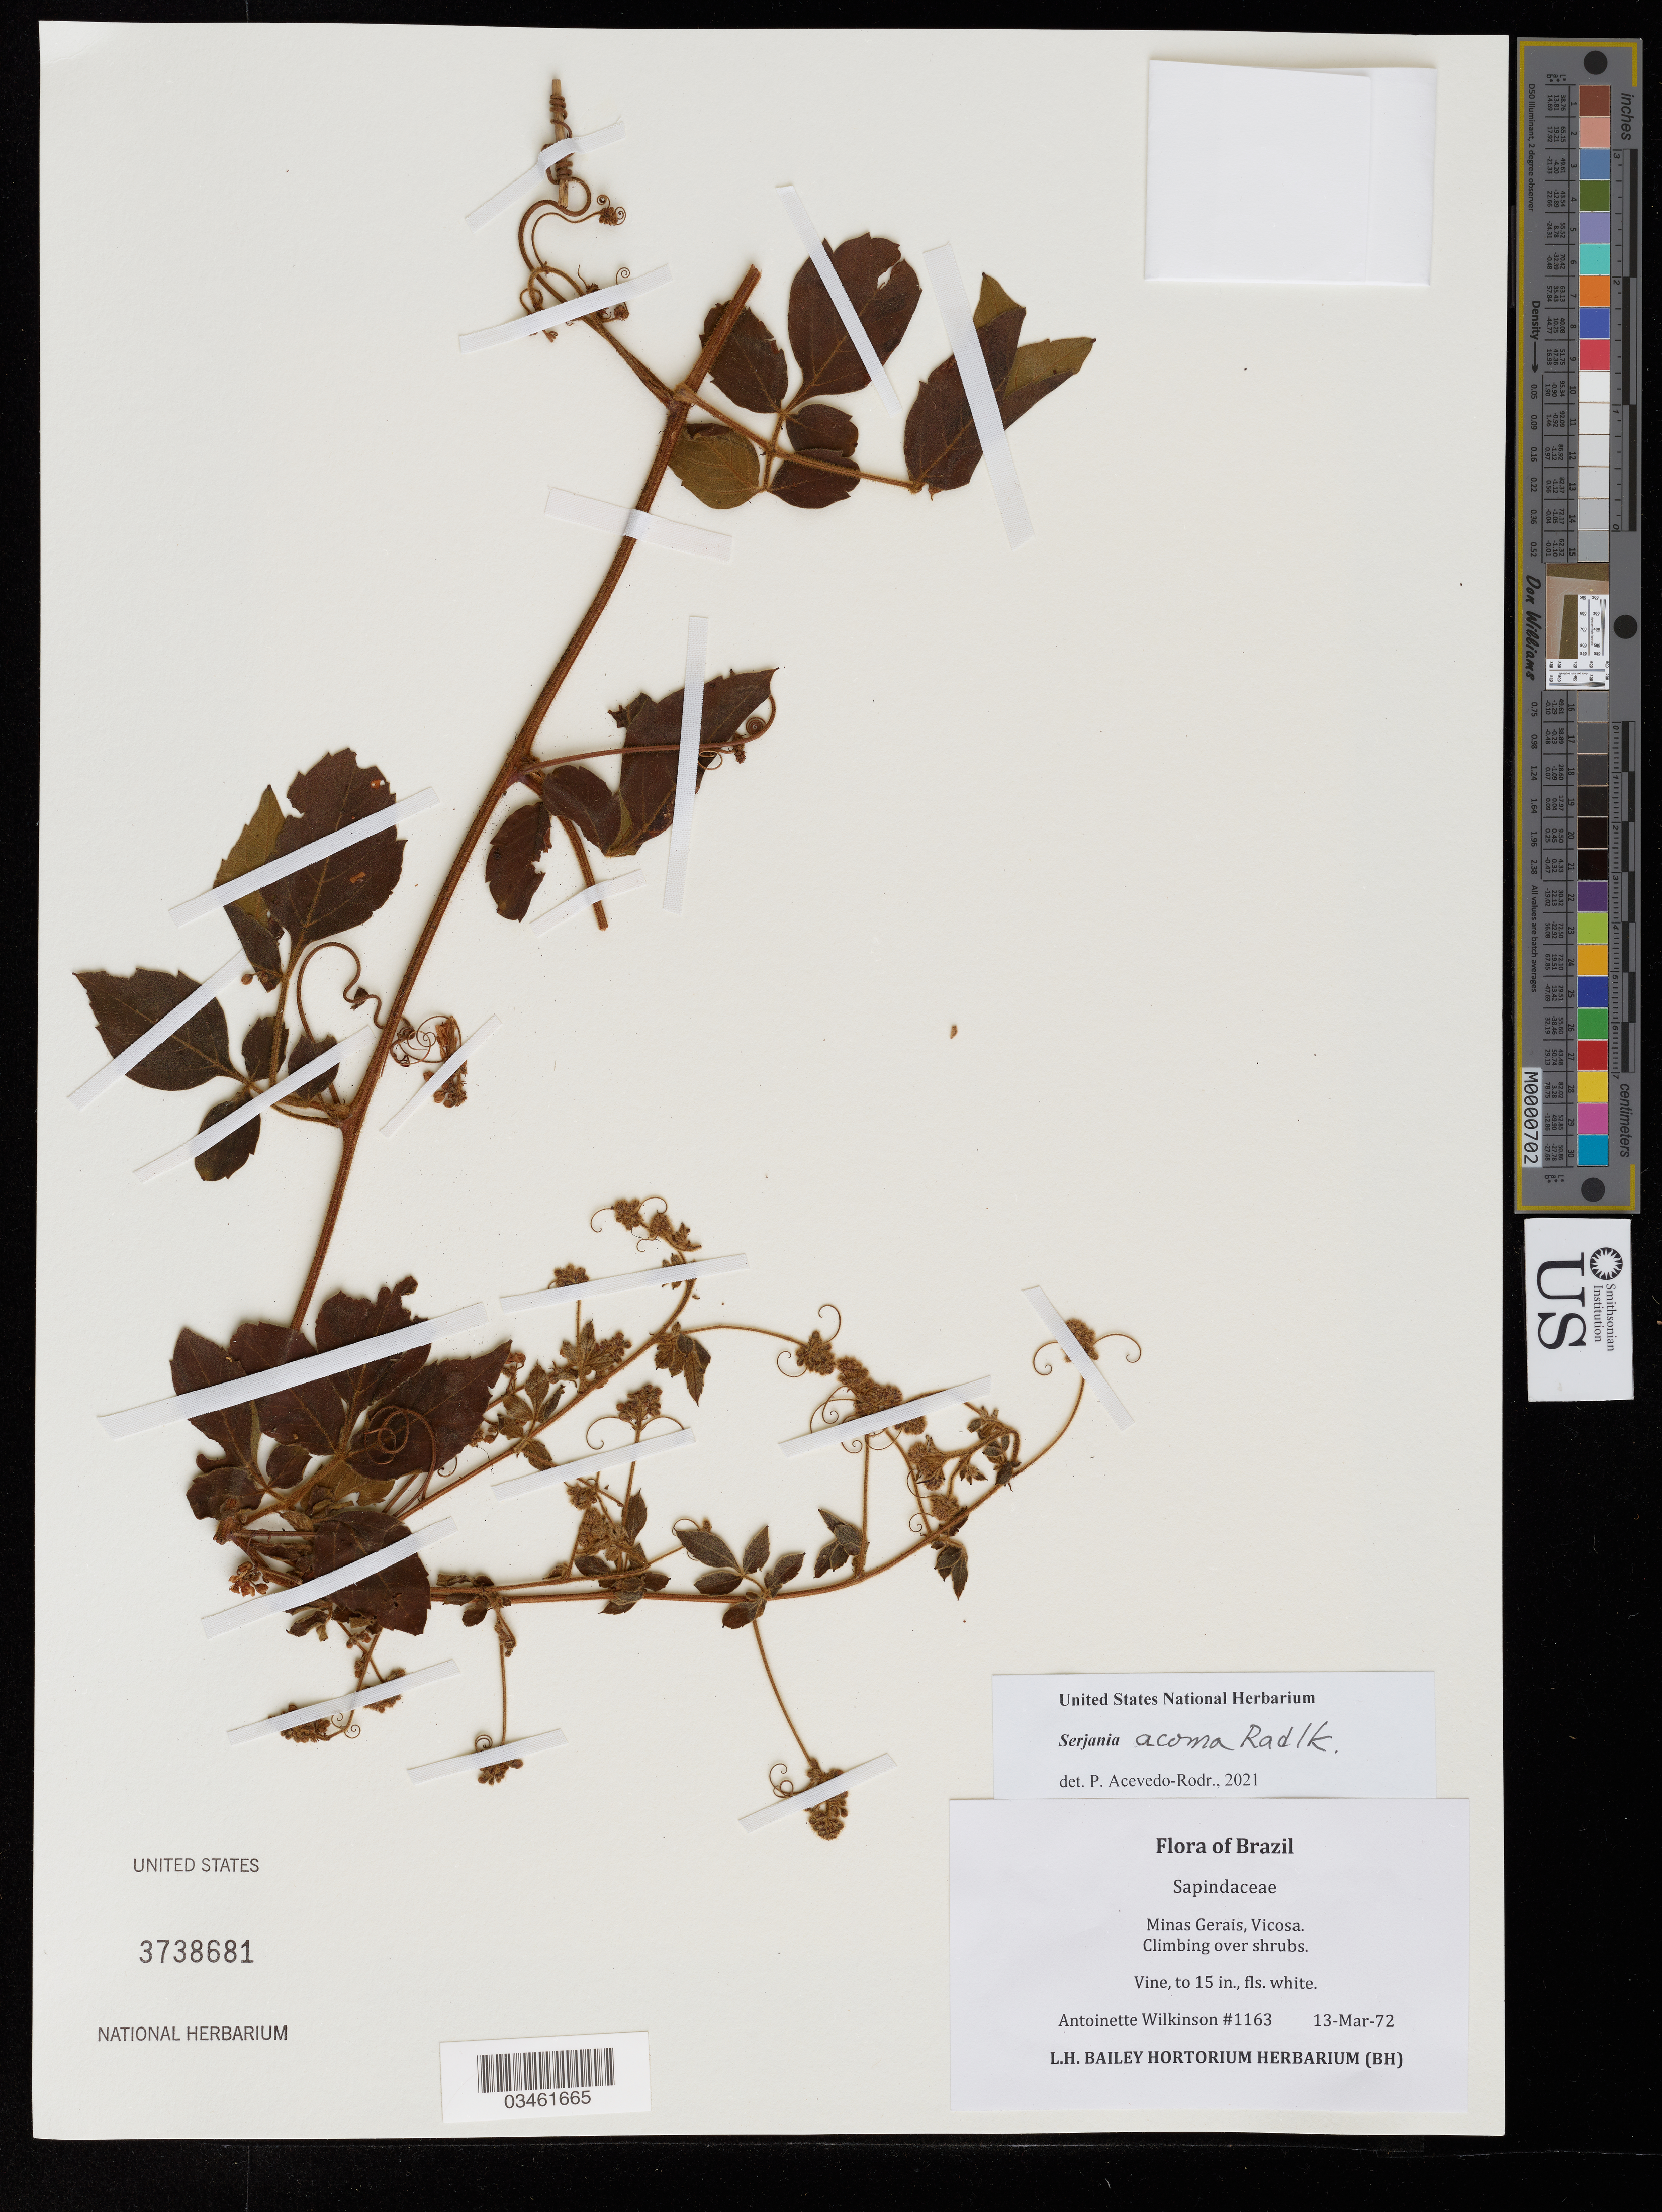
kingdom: Plantae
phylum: Tracheophyta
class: Magnoliopsida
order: Sapindales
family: Sapindaceae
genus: Serjania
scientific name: Serjania acoma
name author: Radlk.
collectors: A. Wilkinson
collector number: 1163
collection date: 1972-03-13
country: Brazil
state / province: Minas Gerais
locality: Vicosa.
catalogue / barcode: US 3738681